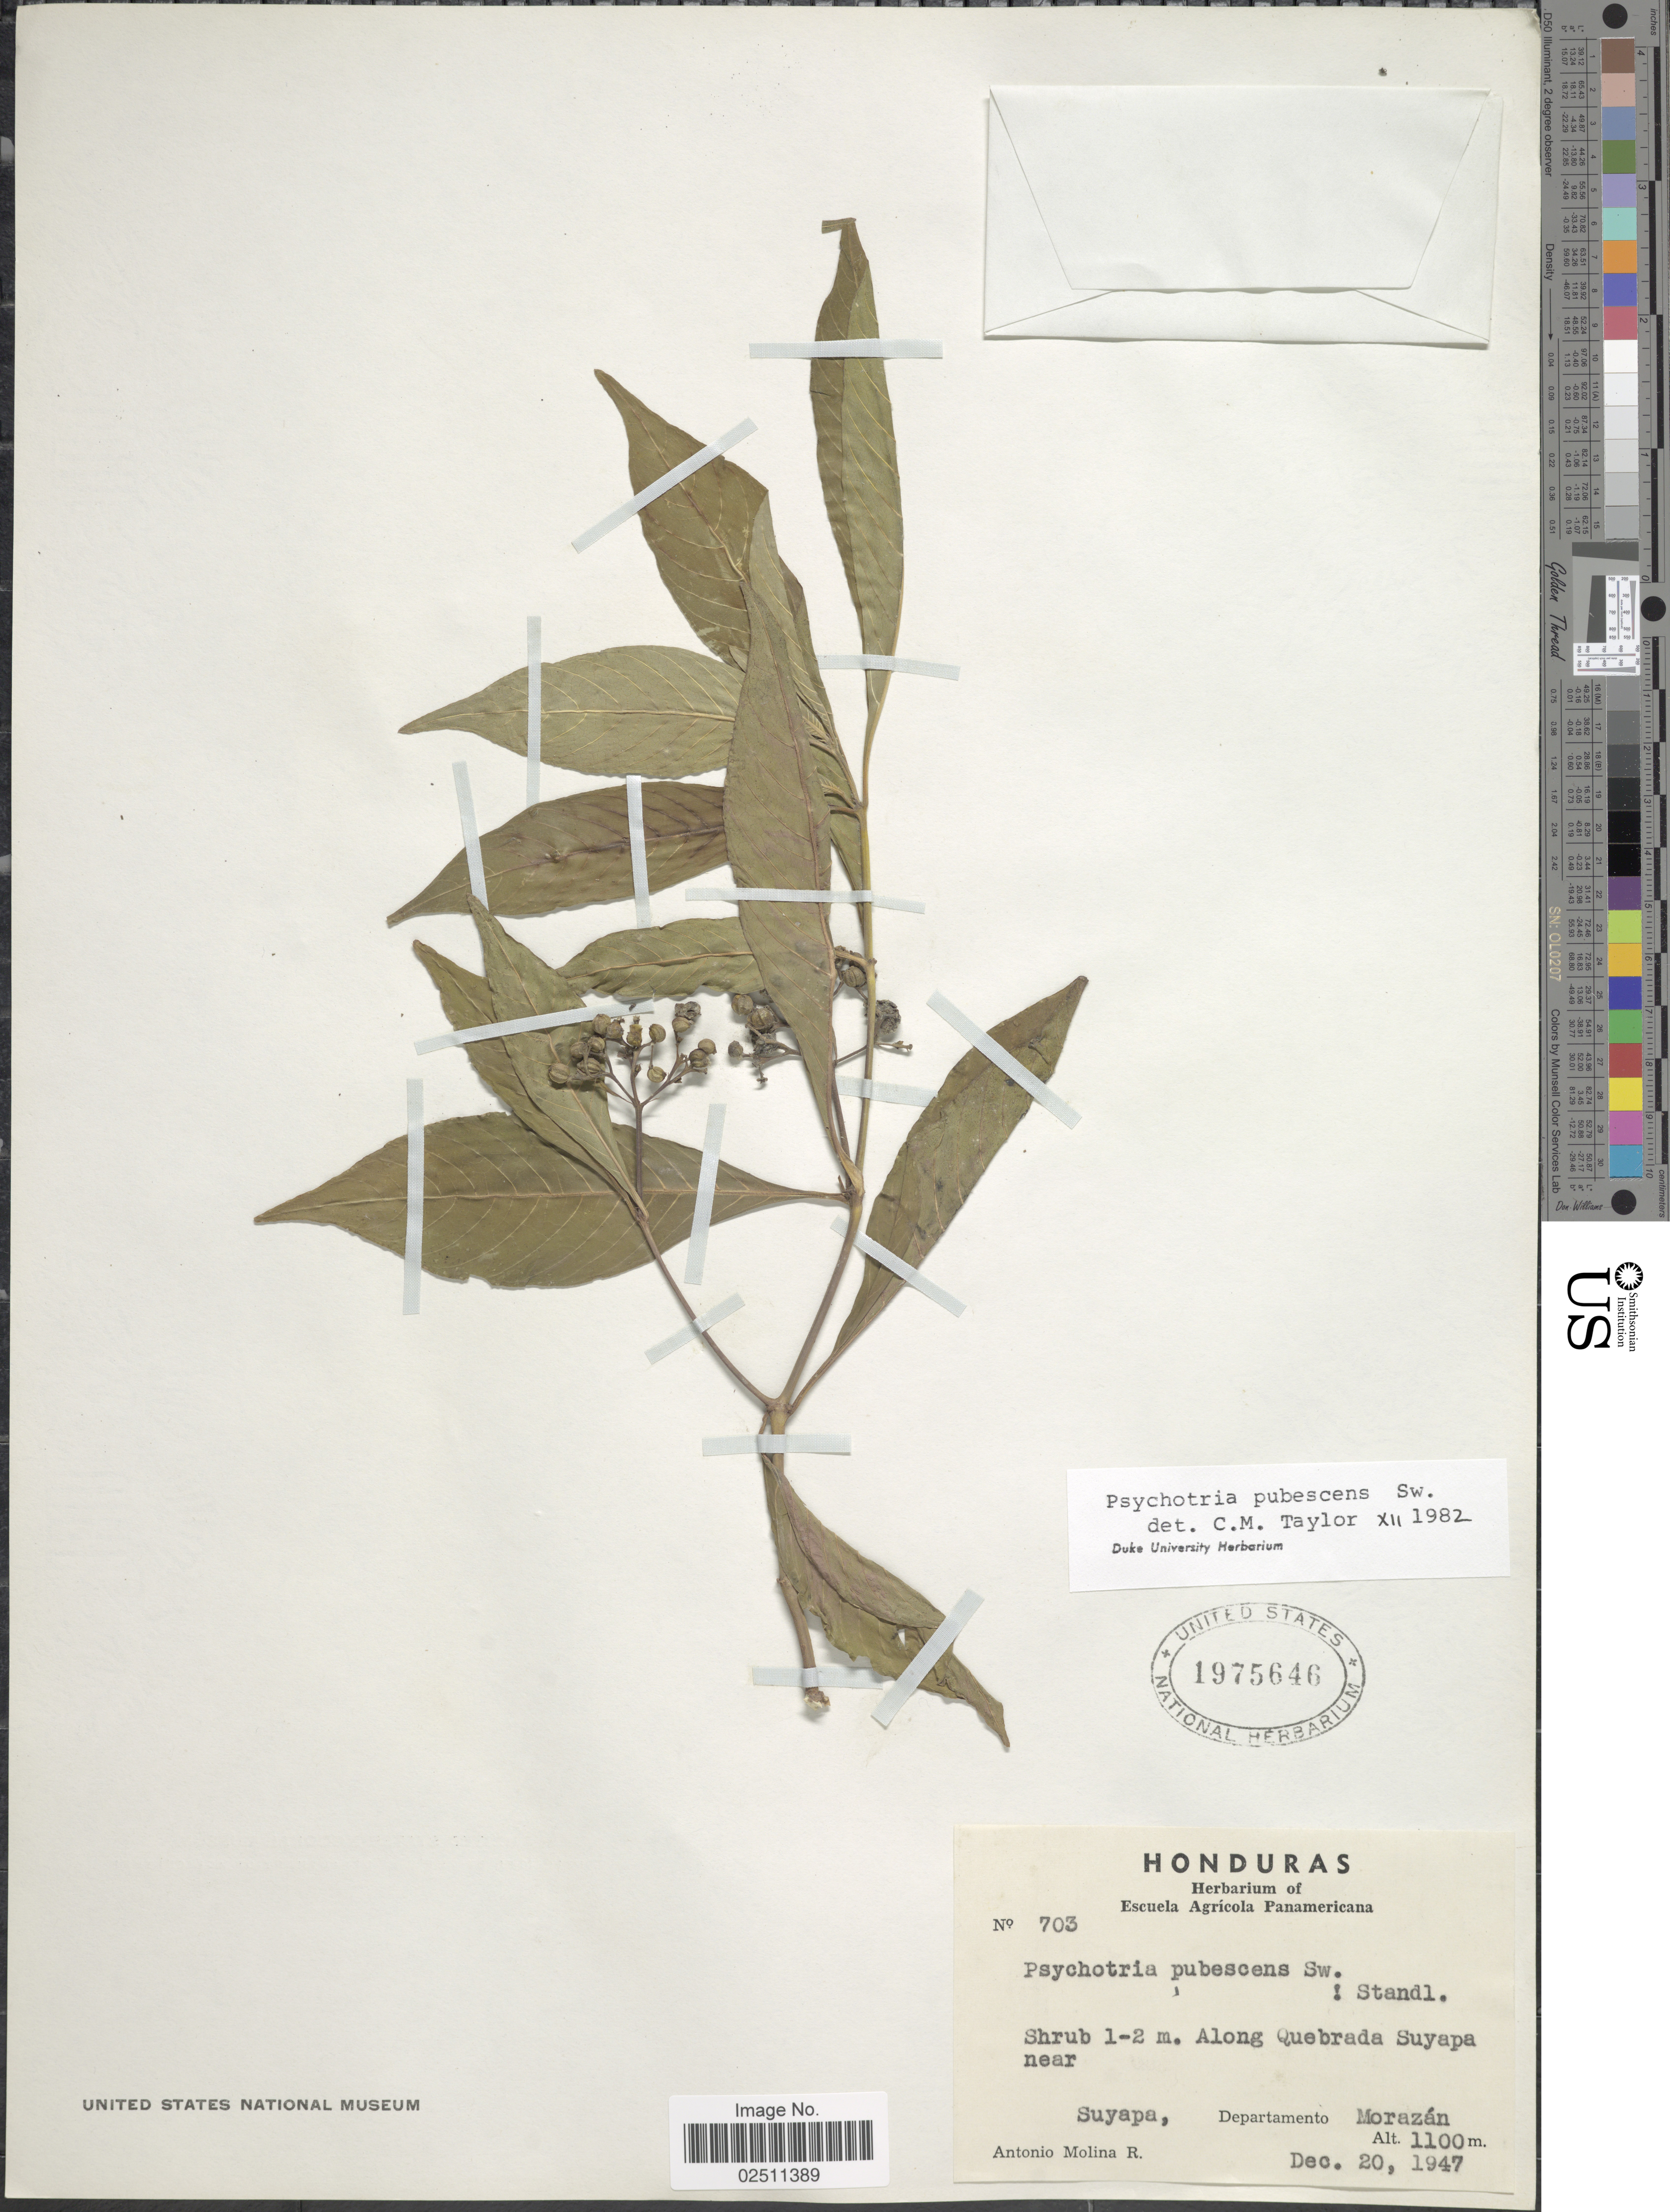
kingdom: Plantae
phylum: Tracheophyta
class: Magnoliopsida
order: Gentianales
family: Rubiaceae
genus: Psychotria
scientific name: Psychotria pubescens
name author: Sw.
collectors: A. Molina R.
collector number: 703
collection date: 1947-12-20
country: Honduras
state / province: Fco. Morazán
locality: Along Quebrada Suyapa near Suyapa, Departamento Morazan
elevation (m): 1100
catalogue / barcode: US 1975646